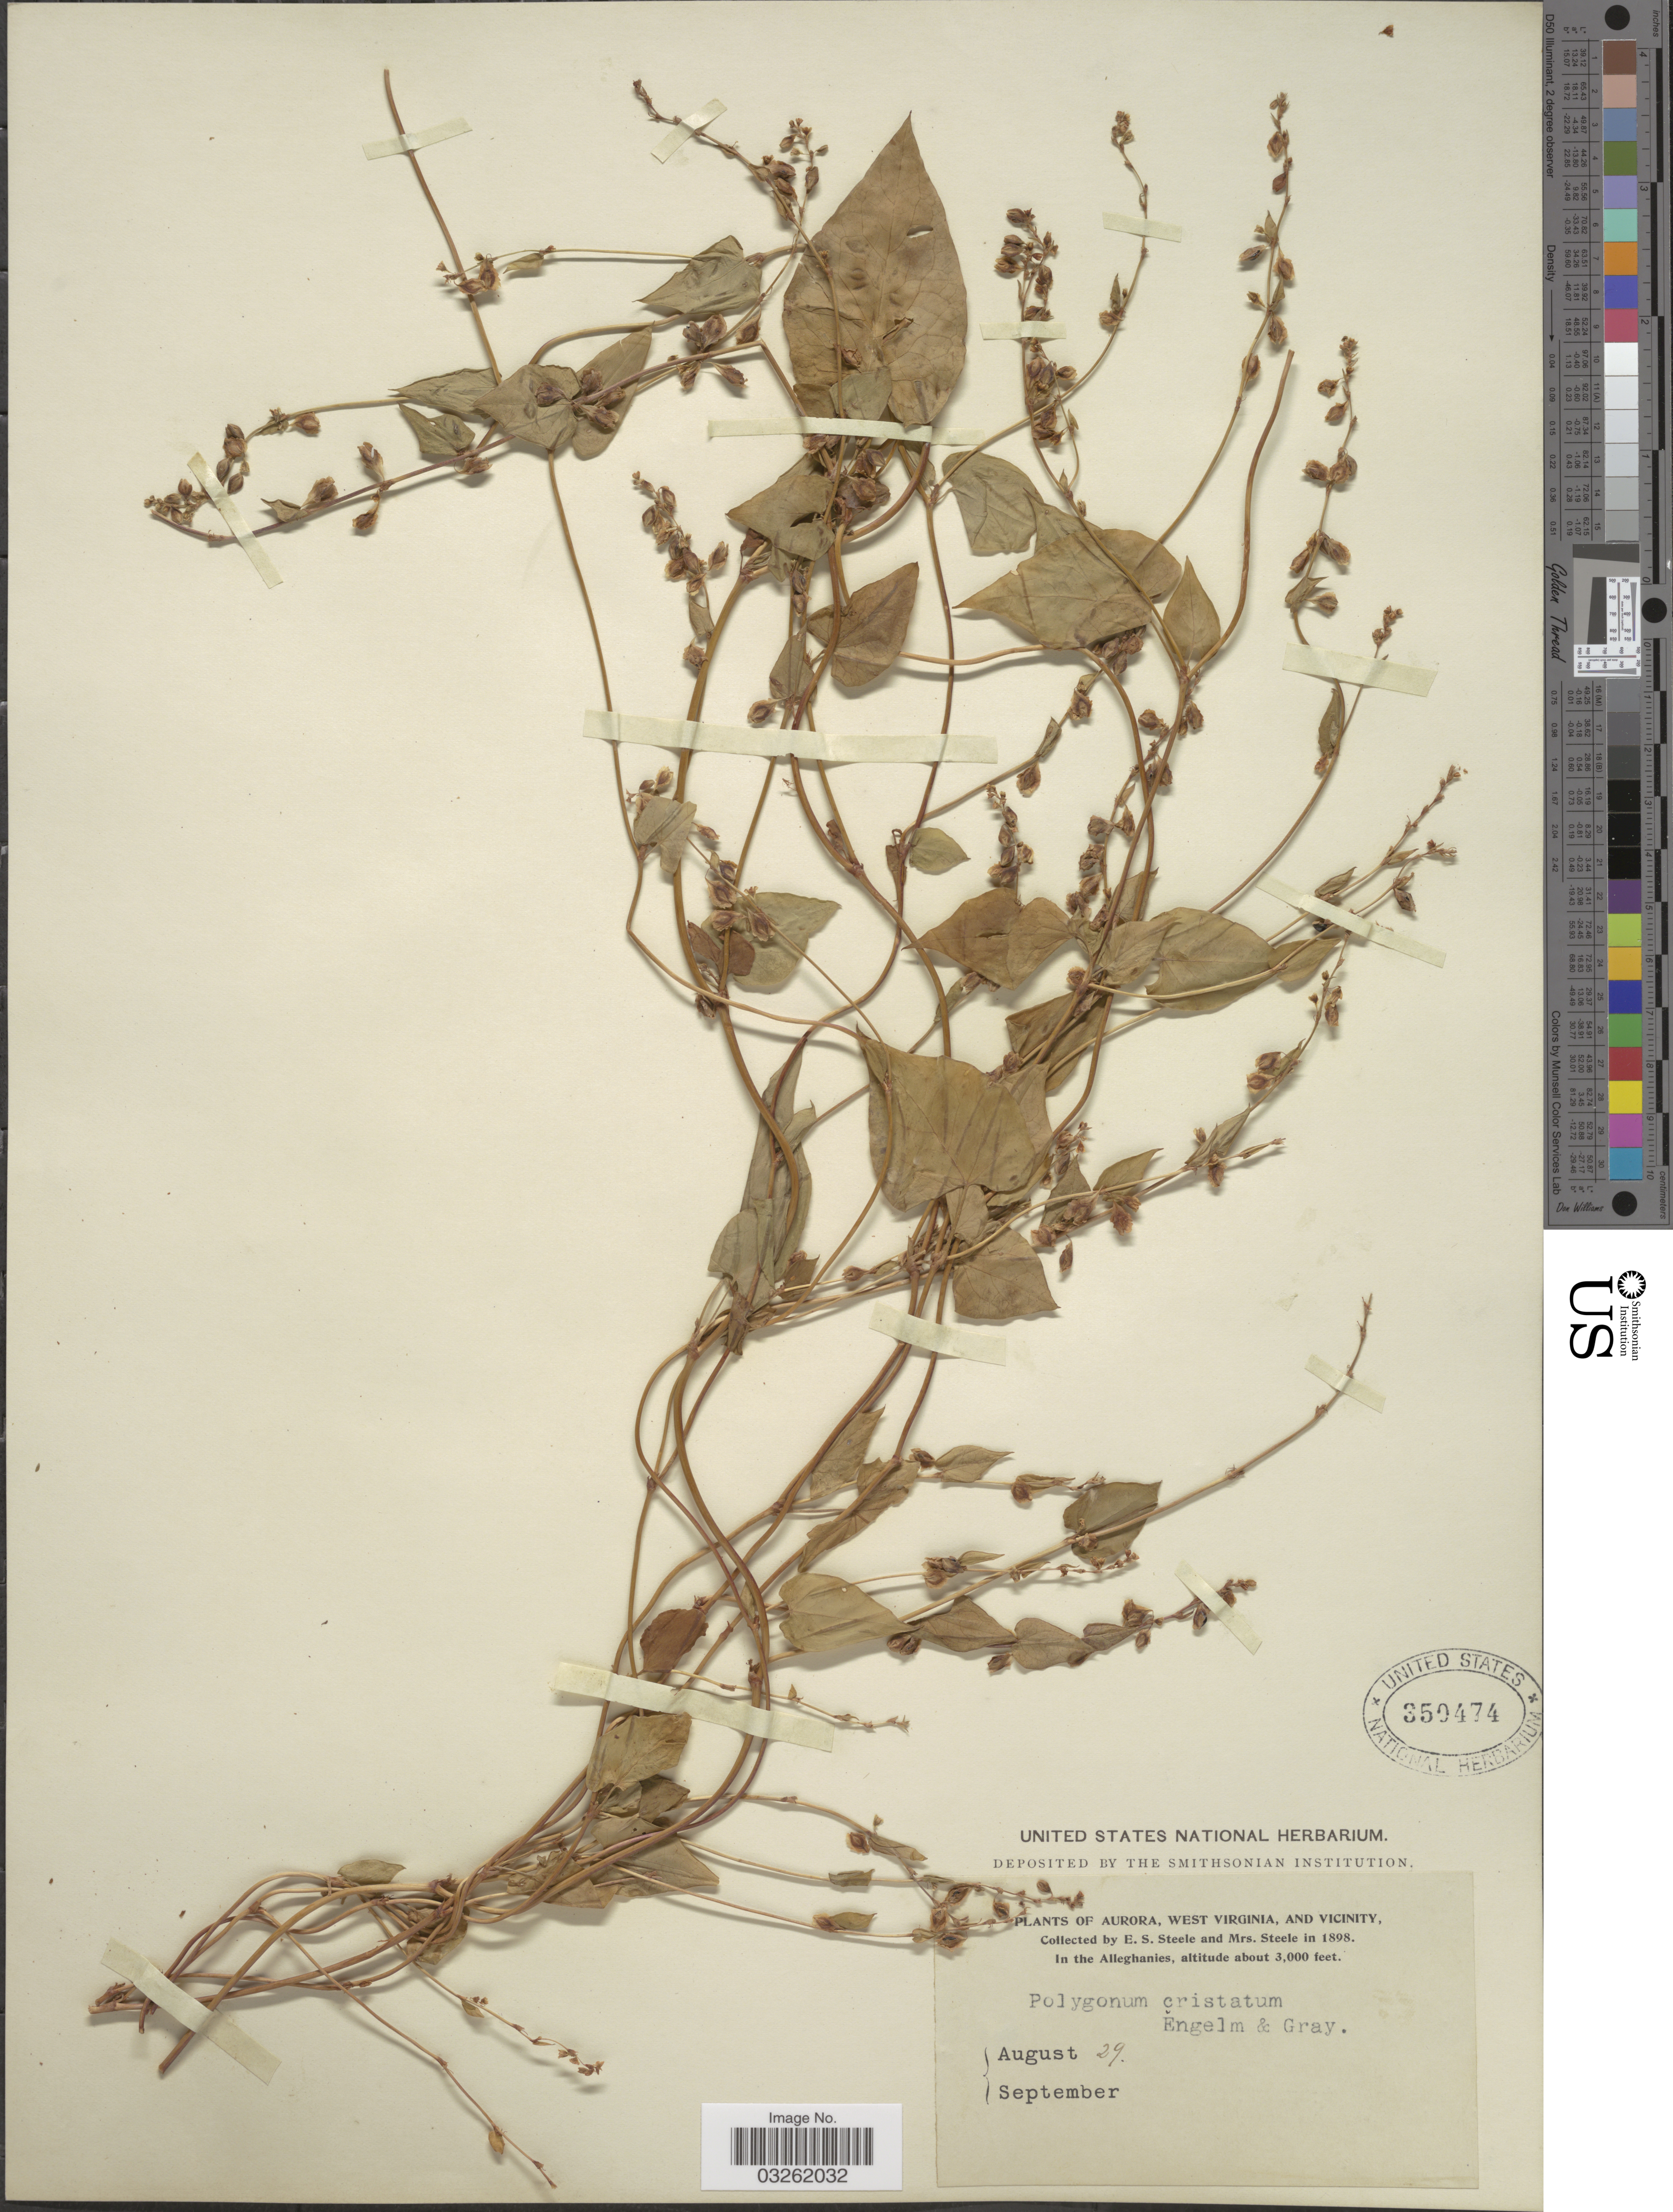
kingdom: Plantae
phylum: Tracheophyta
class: Magnoliopsida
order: Caryophyllales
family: Polygonaceae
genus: Fallopia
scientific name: Fallopia scandens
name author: (L.) Holub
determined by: Strong, Mark T., (BOT), Smithsonian Institution - National Museum of Natural History (UNITED STATES)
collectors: E. Steele & Mrs. E. S. Steele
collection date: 1898-08-29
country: United States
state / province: West Virginia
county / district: Preston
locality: Aurora, West Virginia, ad Vicinity. In the Alleghanies.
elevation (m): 914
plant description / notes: Fallopia cristata (Engelm. & A. Gray) Holub here treated as a heterotypic synonym.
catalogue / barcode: US 350474